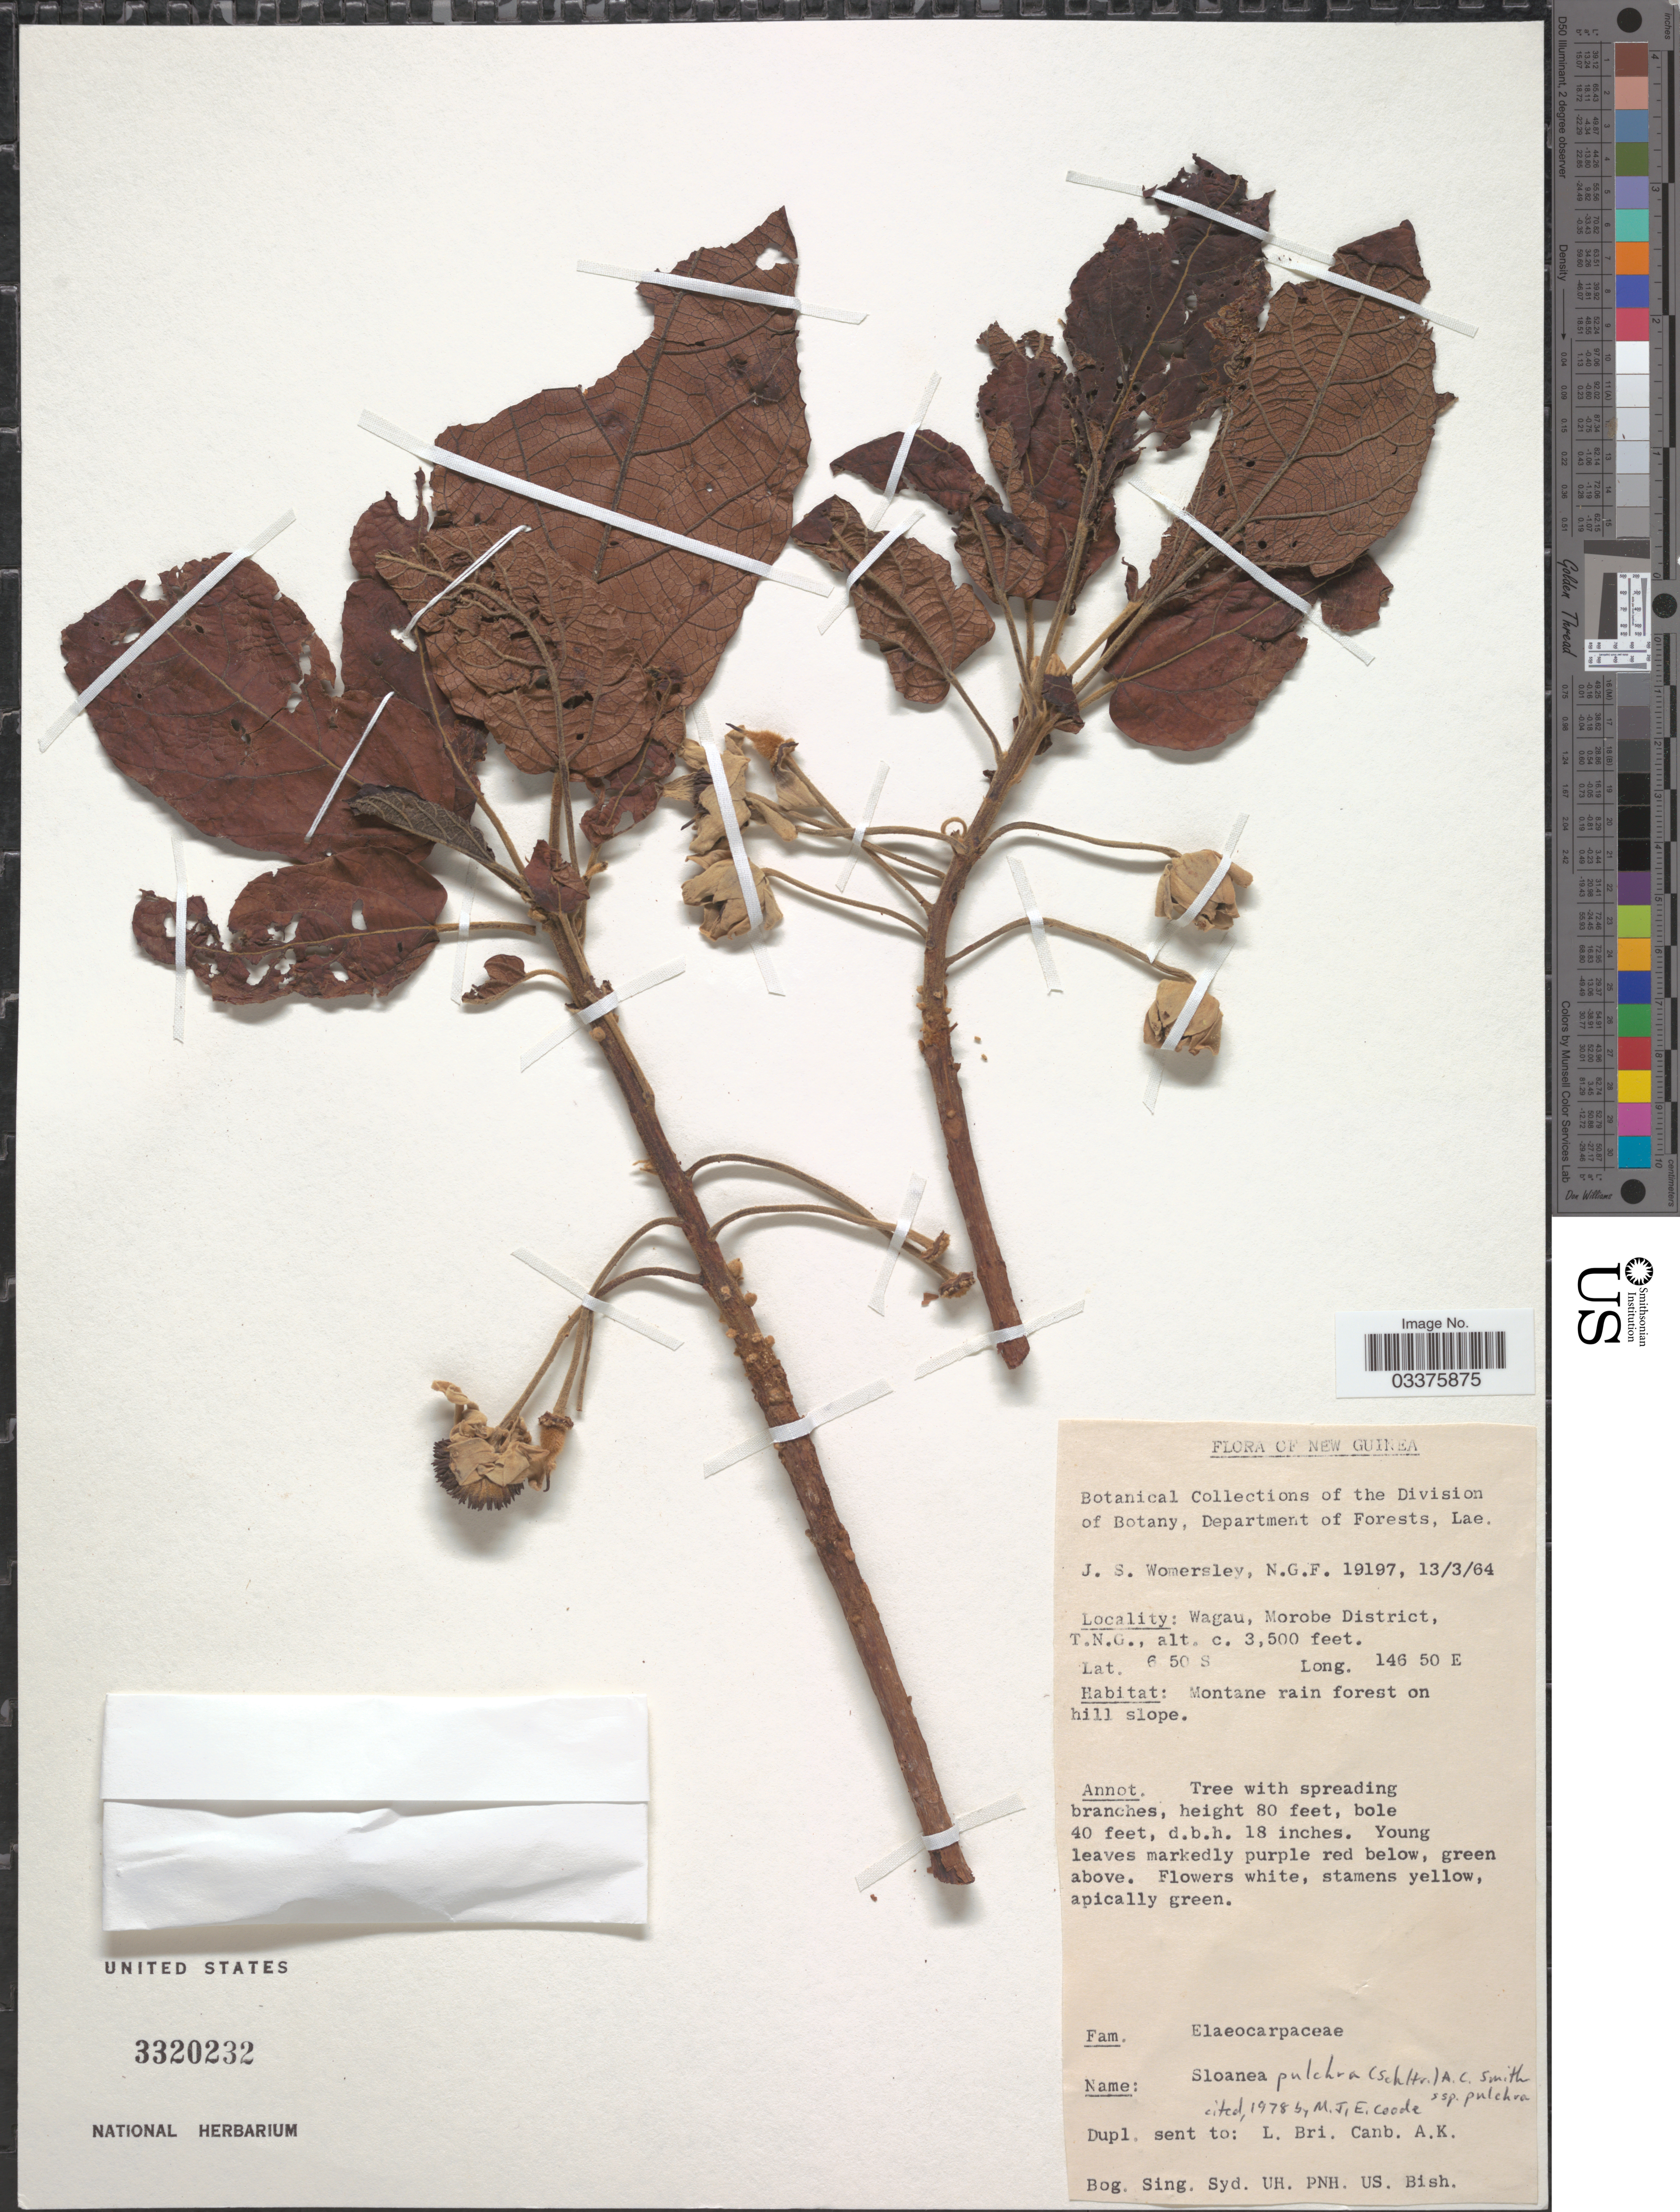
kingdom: Plantae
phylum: Tracheophyta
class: Magnoliopsida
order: Oxalidales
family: Elaeocarpaceae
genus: Sloanea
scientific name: Sloanea pulchra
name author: (Schltr.) A.C. Sm.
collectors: J. S. Womersley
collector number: N.G.F.19197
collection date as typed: Transcribed d/m/y: 13/3/64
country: Papua New Guinea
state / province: Morobe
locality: New Guinea. Wagau, Morobe District, T.N.G.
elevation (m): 1067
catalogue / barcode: US 3320232